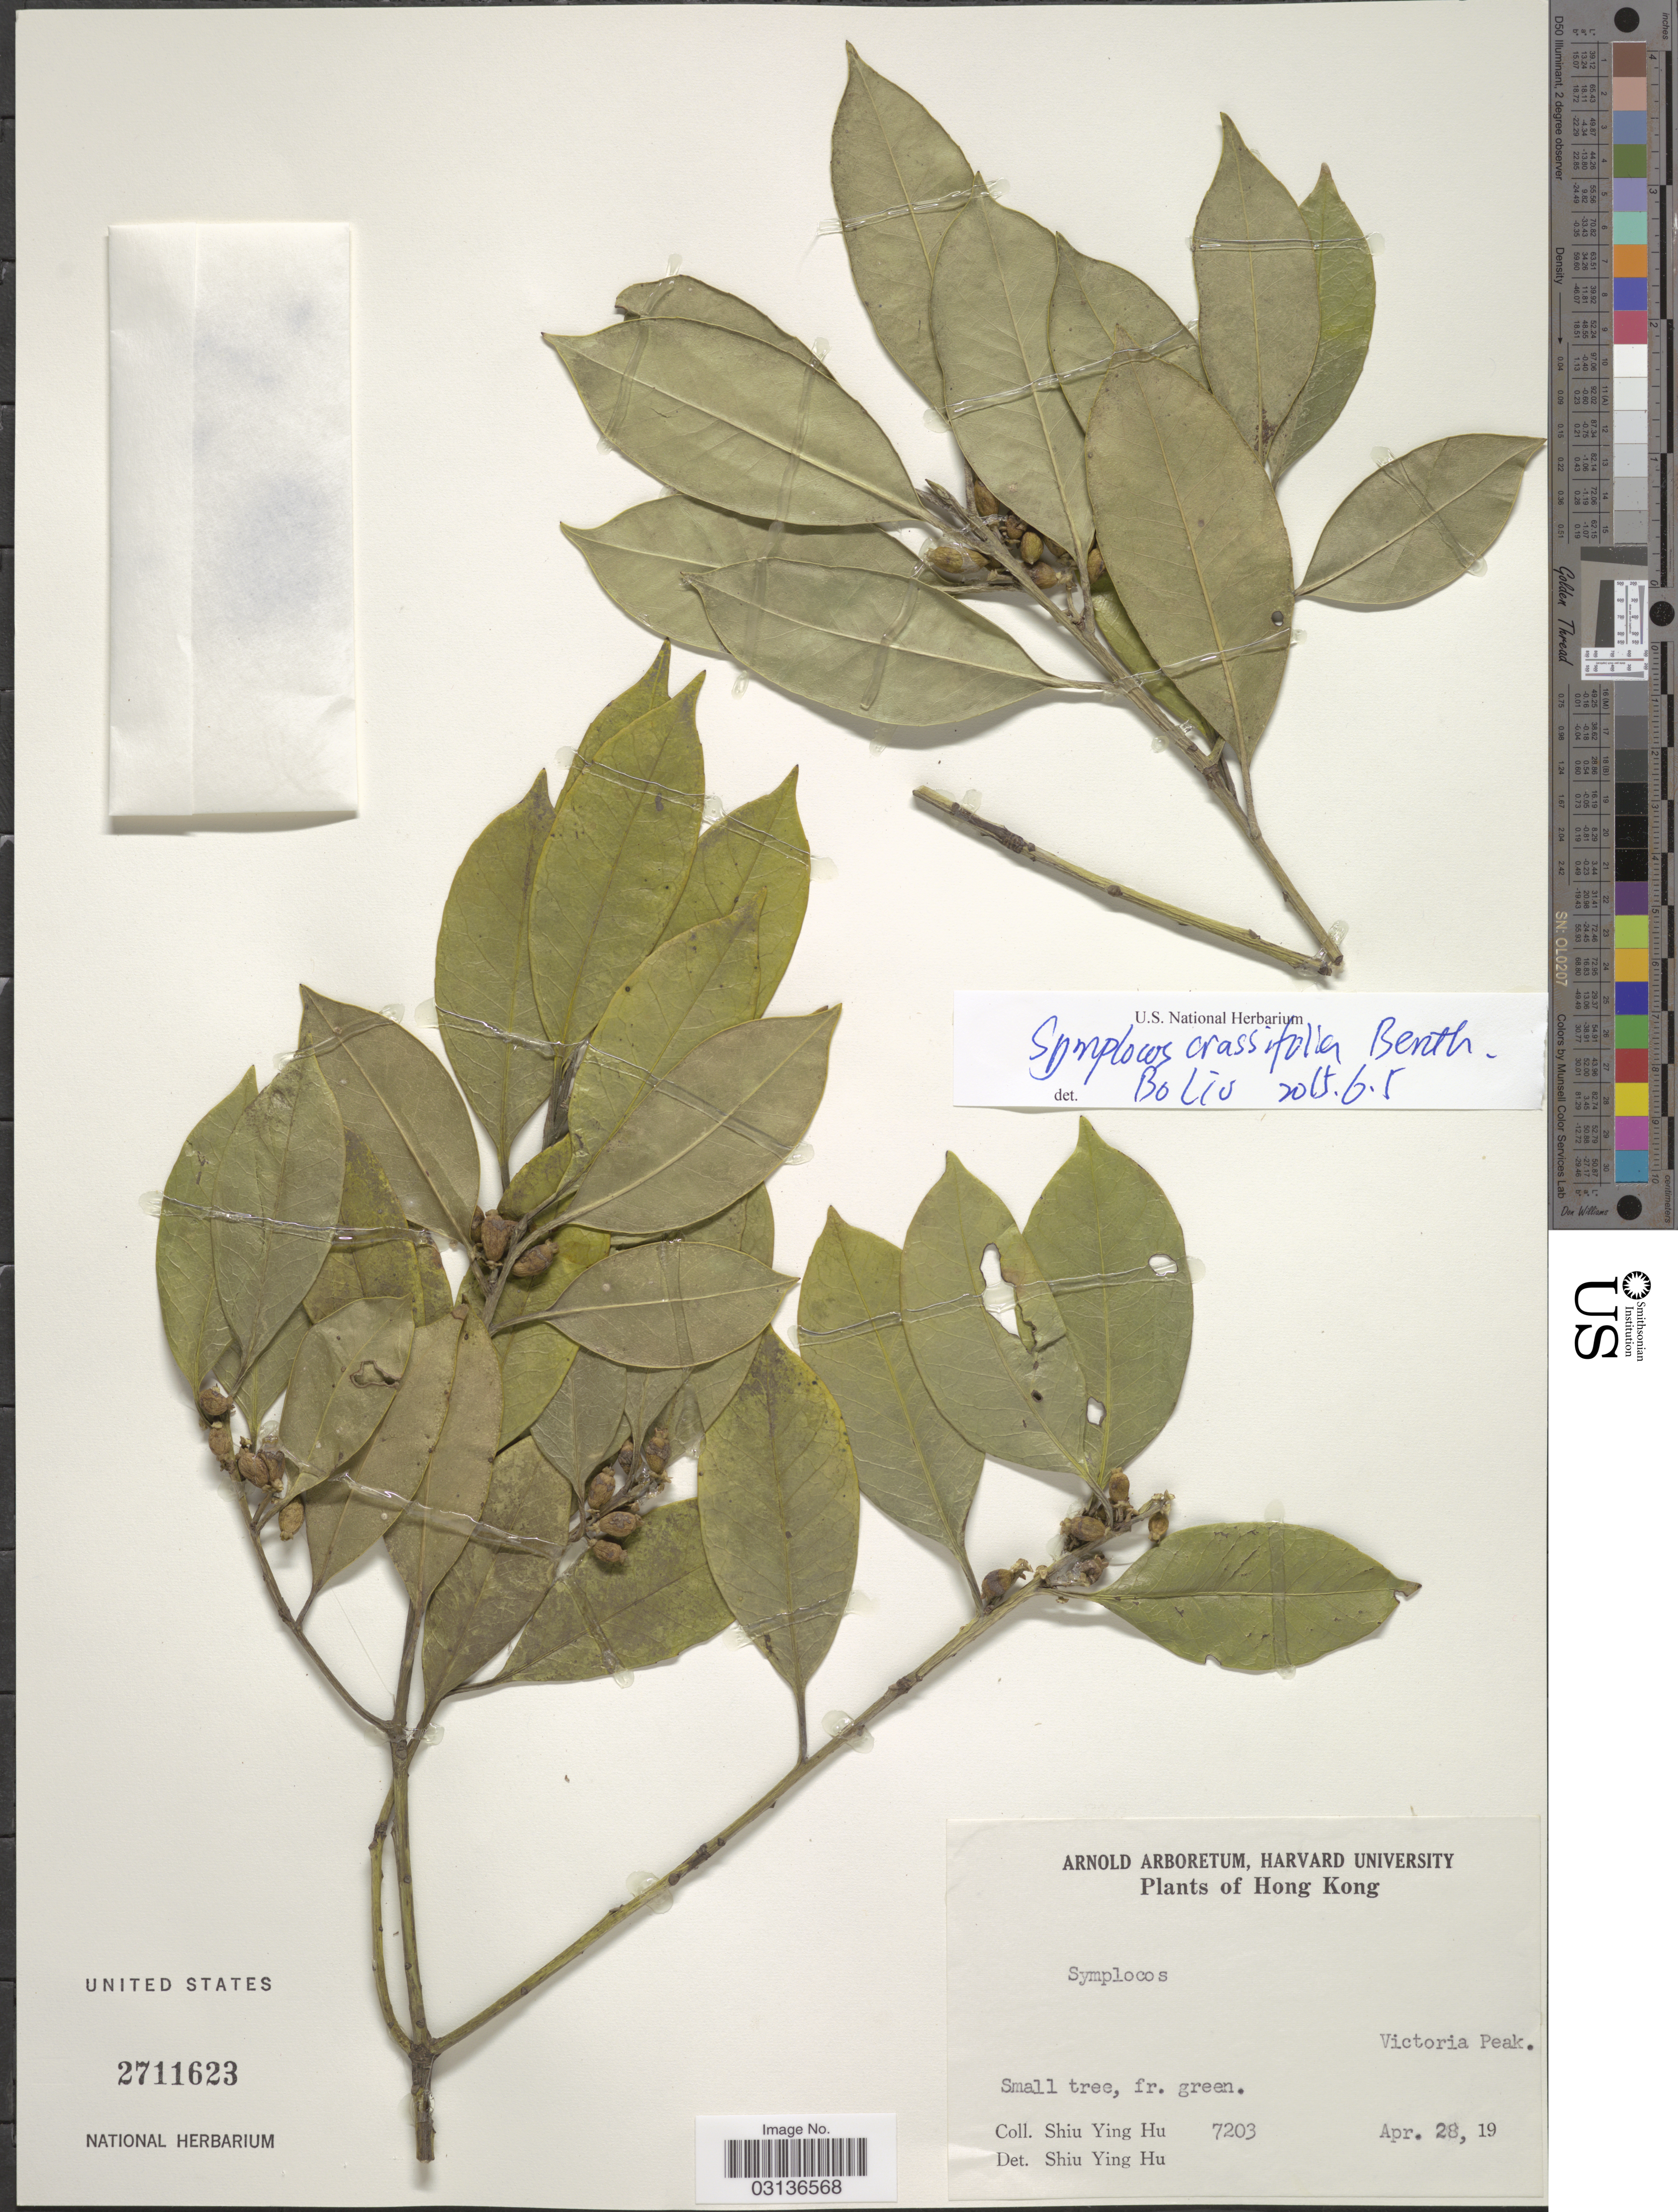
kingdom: Plantae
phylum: Tracheophyta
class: Magnoliopsida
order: Ericales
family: Symplocaceae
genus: Symplocos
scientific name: Symplocos crassifolia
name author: Benth.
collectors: S. Y. Hu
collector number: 7203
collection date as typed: Apr. 28, 19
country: China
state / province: Hong Kong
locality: Victoria Peak.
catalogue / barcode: US 2711623